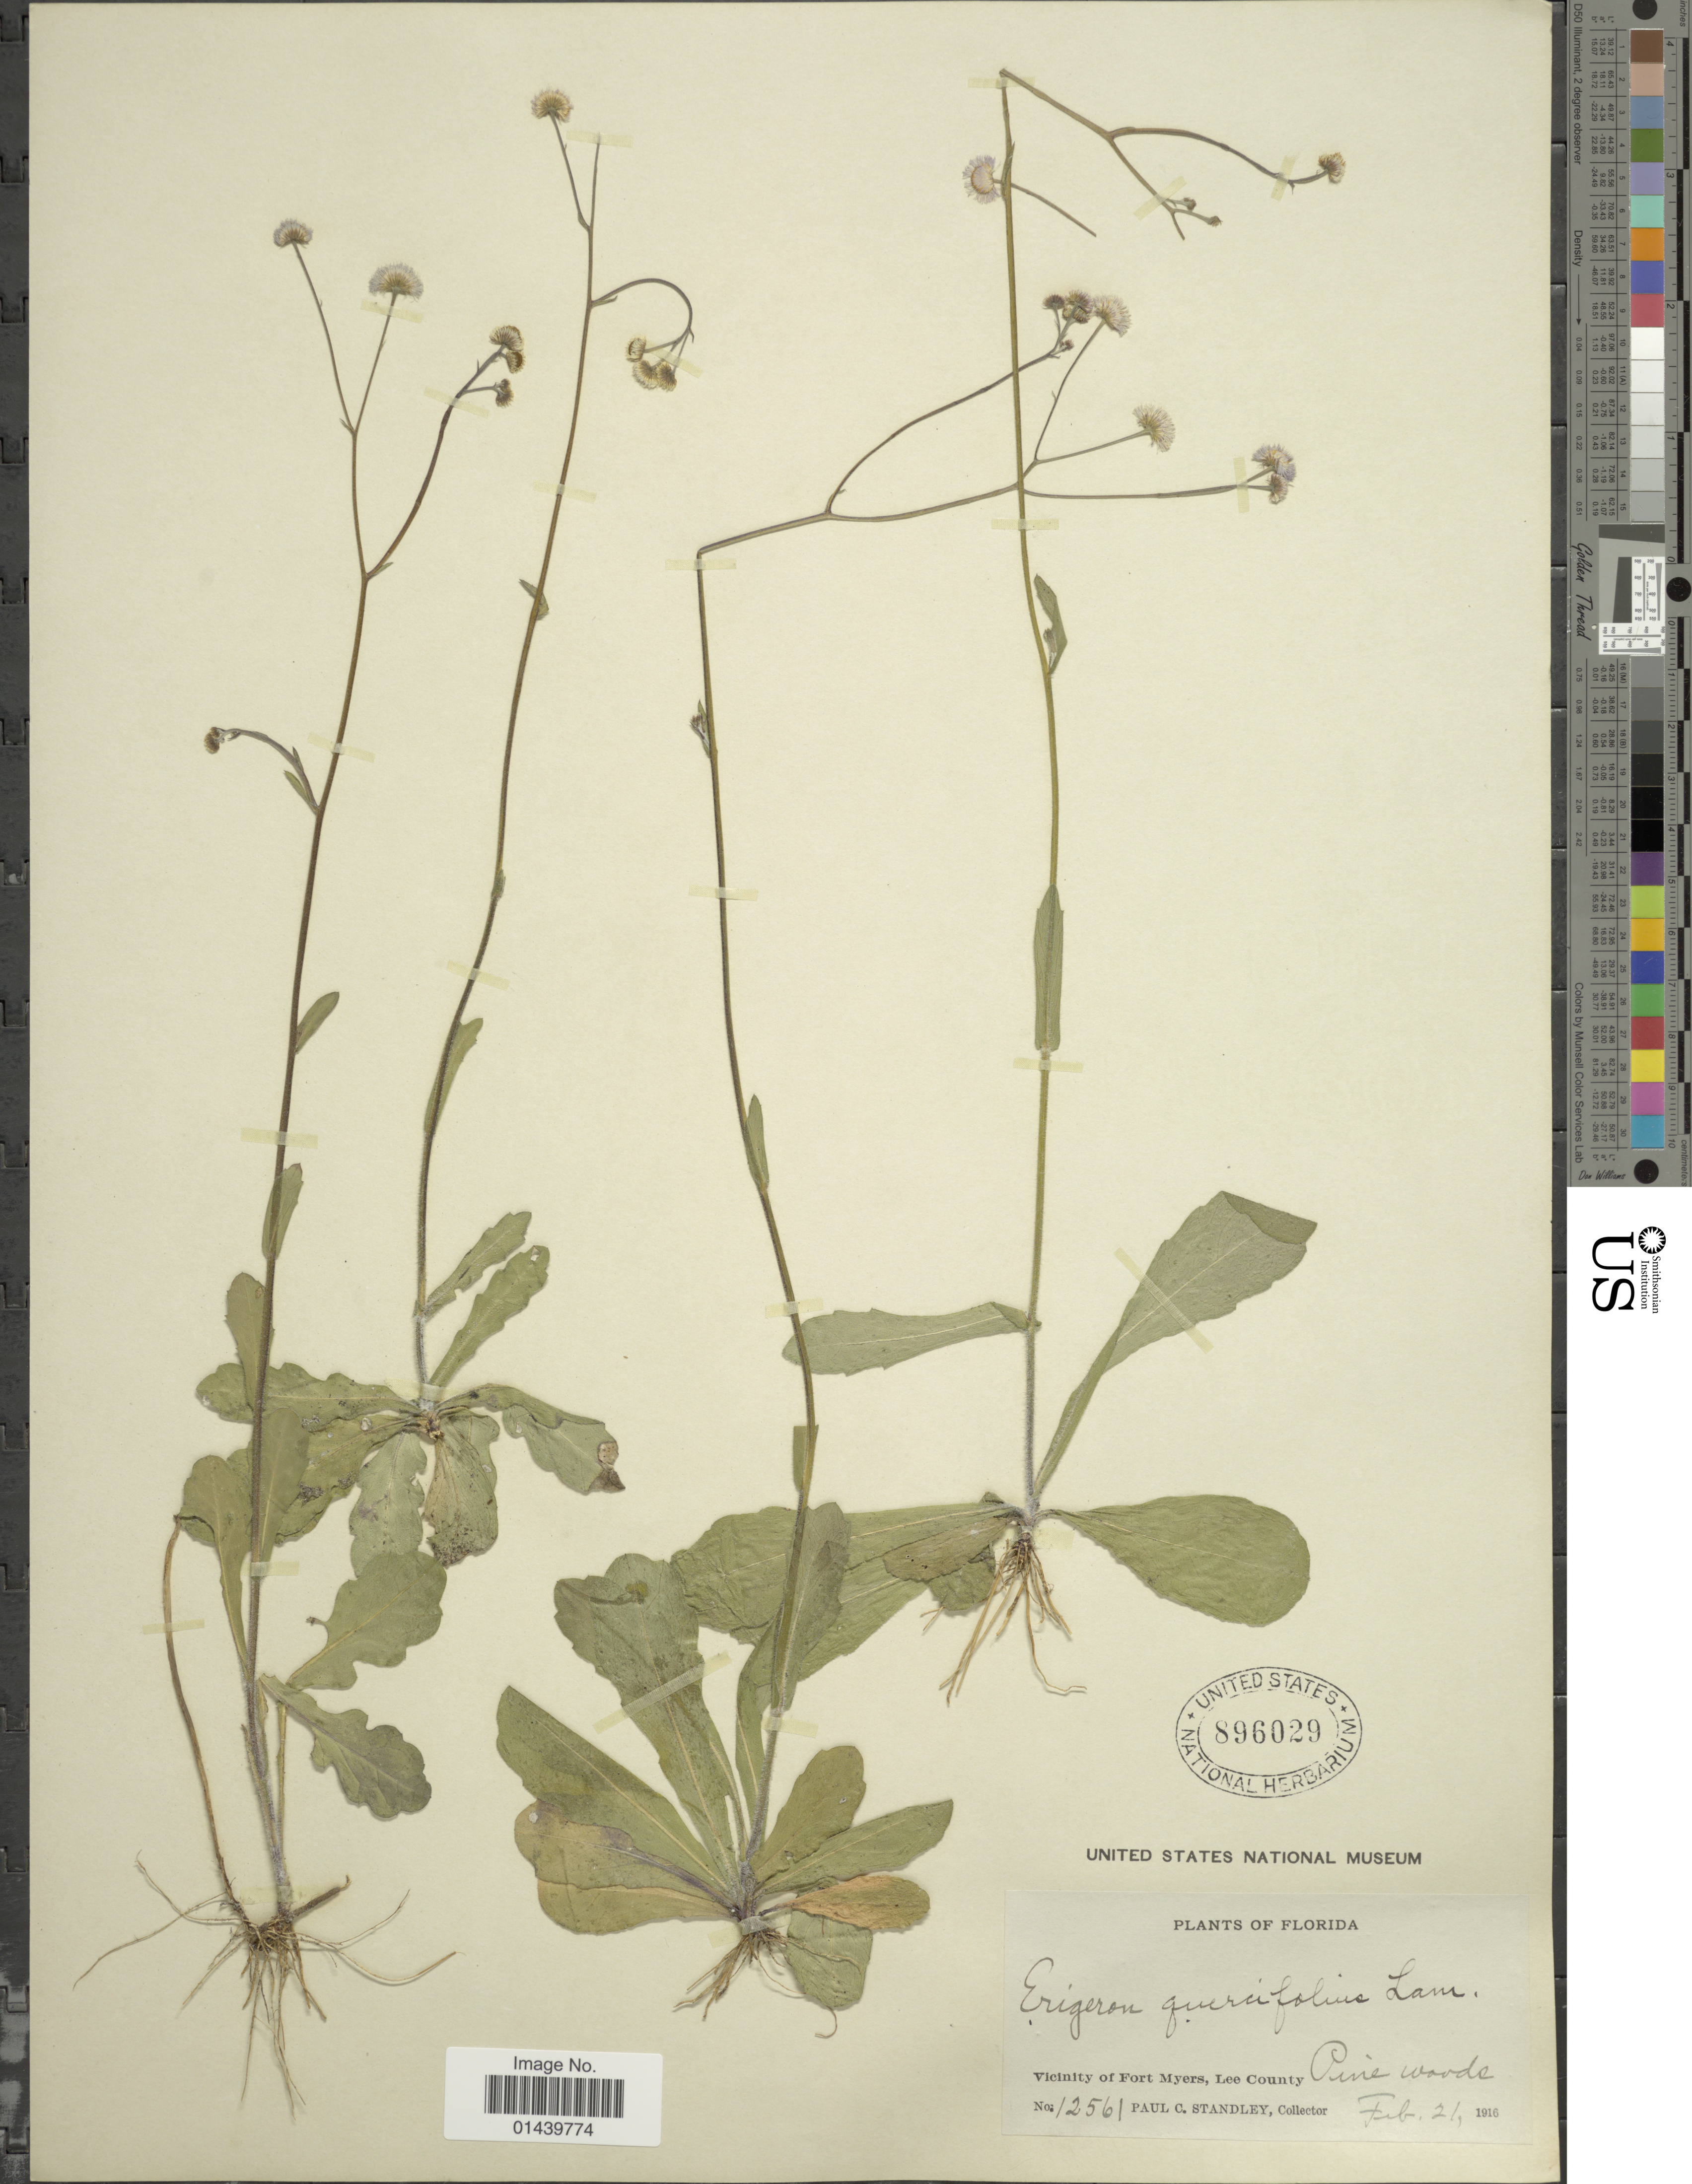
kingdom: Plantae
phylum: Tracheophyta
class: Magnoliopsida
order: Asterales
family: Asteraceae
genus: Erigeron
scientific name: Erigeron quercifolius Lam.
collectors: P. C. Standley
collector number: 12561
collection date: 1916-02-21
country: United States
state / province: Florida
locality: Vicinity of Fort Myers, Lee County.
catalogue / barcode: US 896029